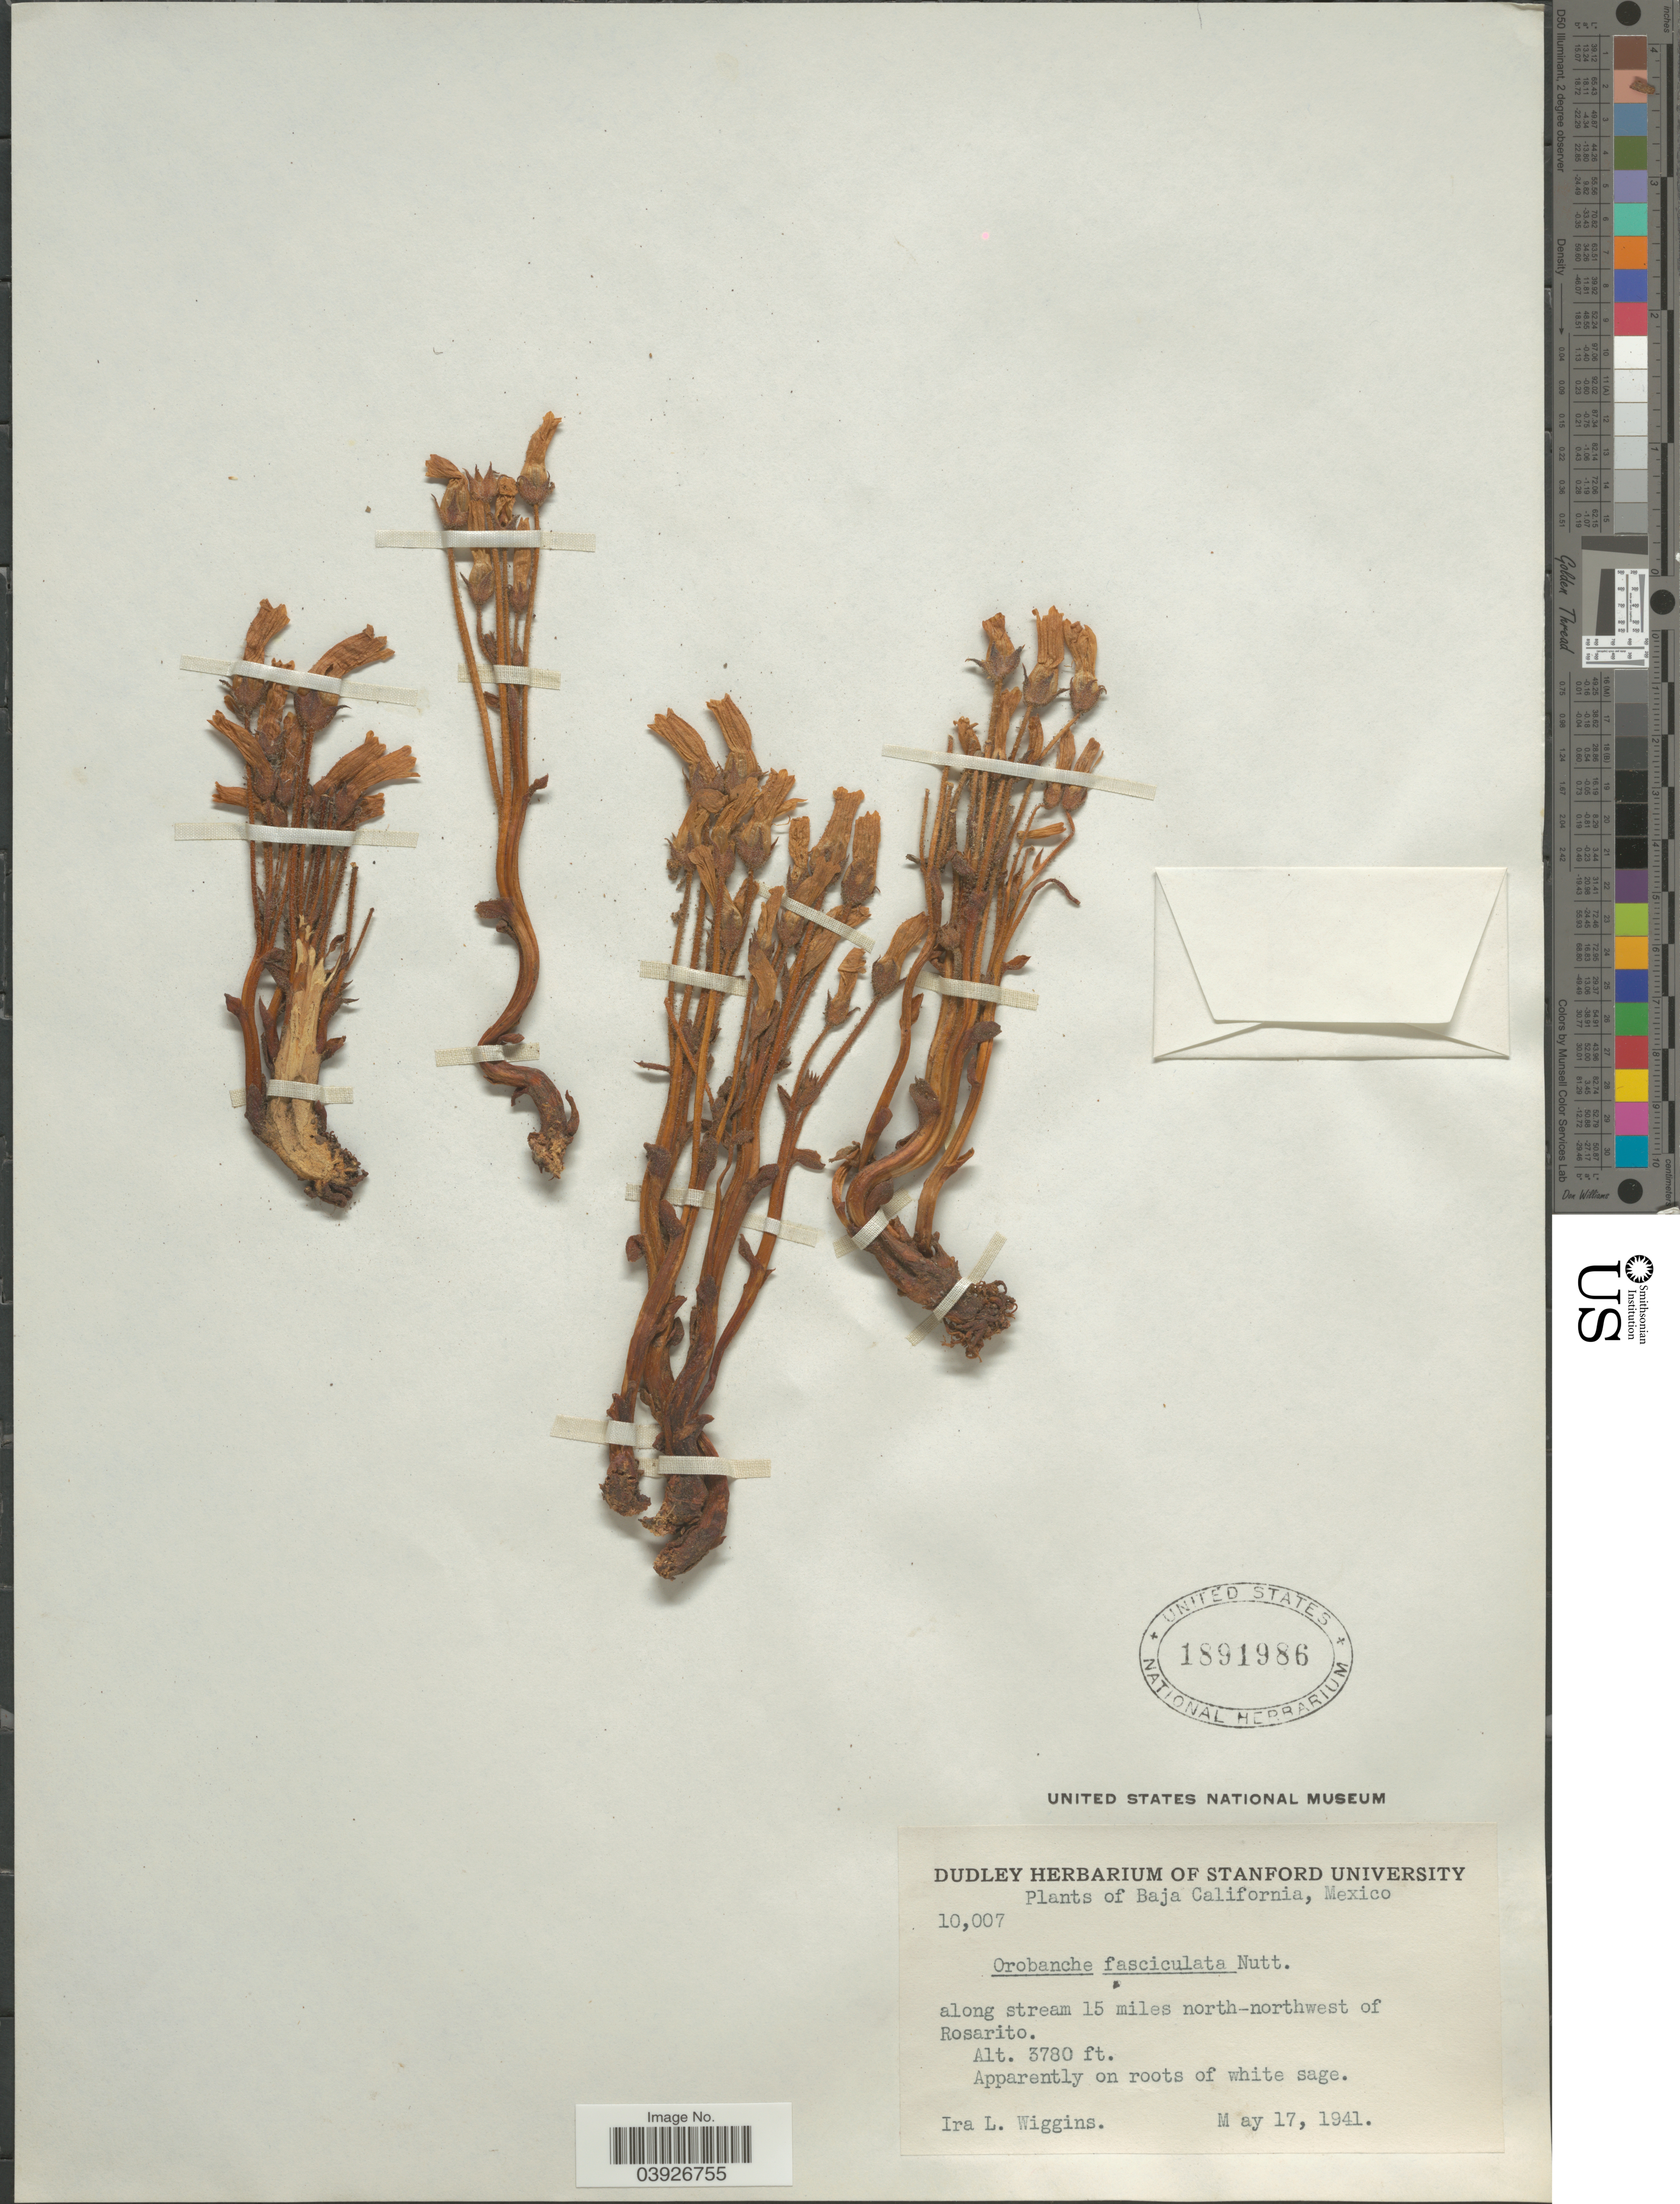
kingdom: Plantae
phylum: Tracheophyta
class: Magnoliopsida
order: Lamiales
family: Orobanchaceae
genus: Orobanche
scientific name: Orobanche fasciculata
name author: Nutt.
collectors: I. L. Wiggins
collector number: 10007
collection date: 1941-05-17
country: Mexico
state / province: Baja California Norte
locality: Along stream 15 miles north-northwest of Rosarito.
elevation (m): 1152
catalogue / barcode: US 1891986